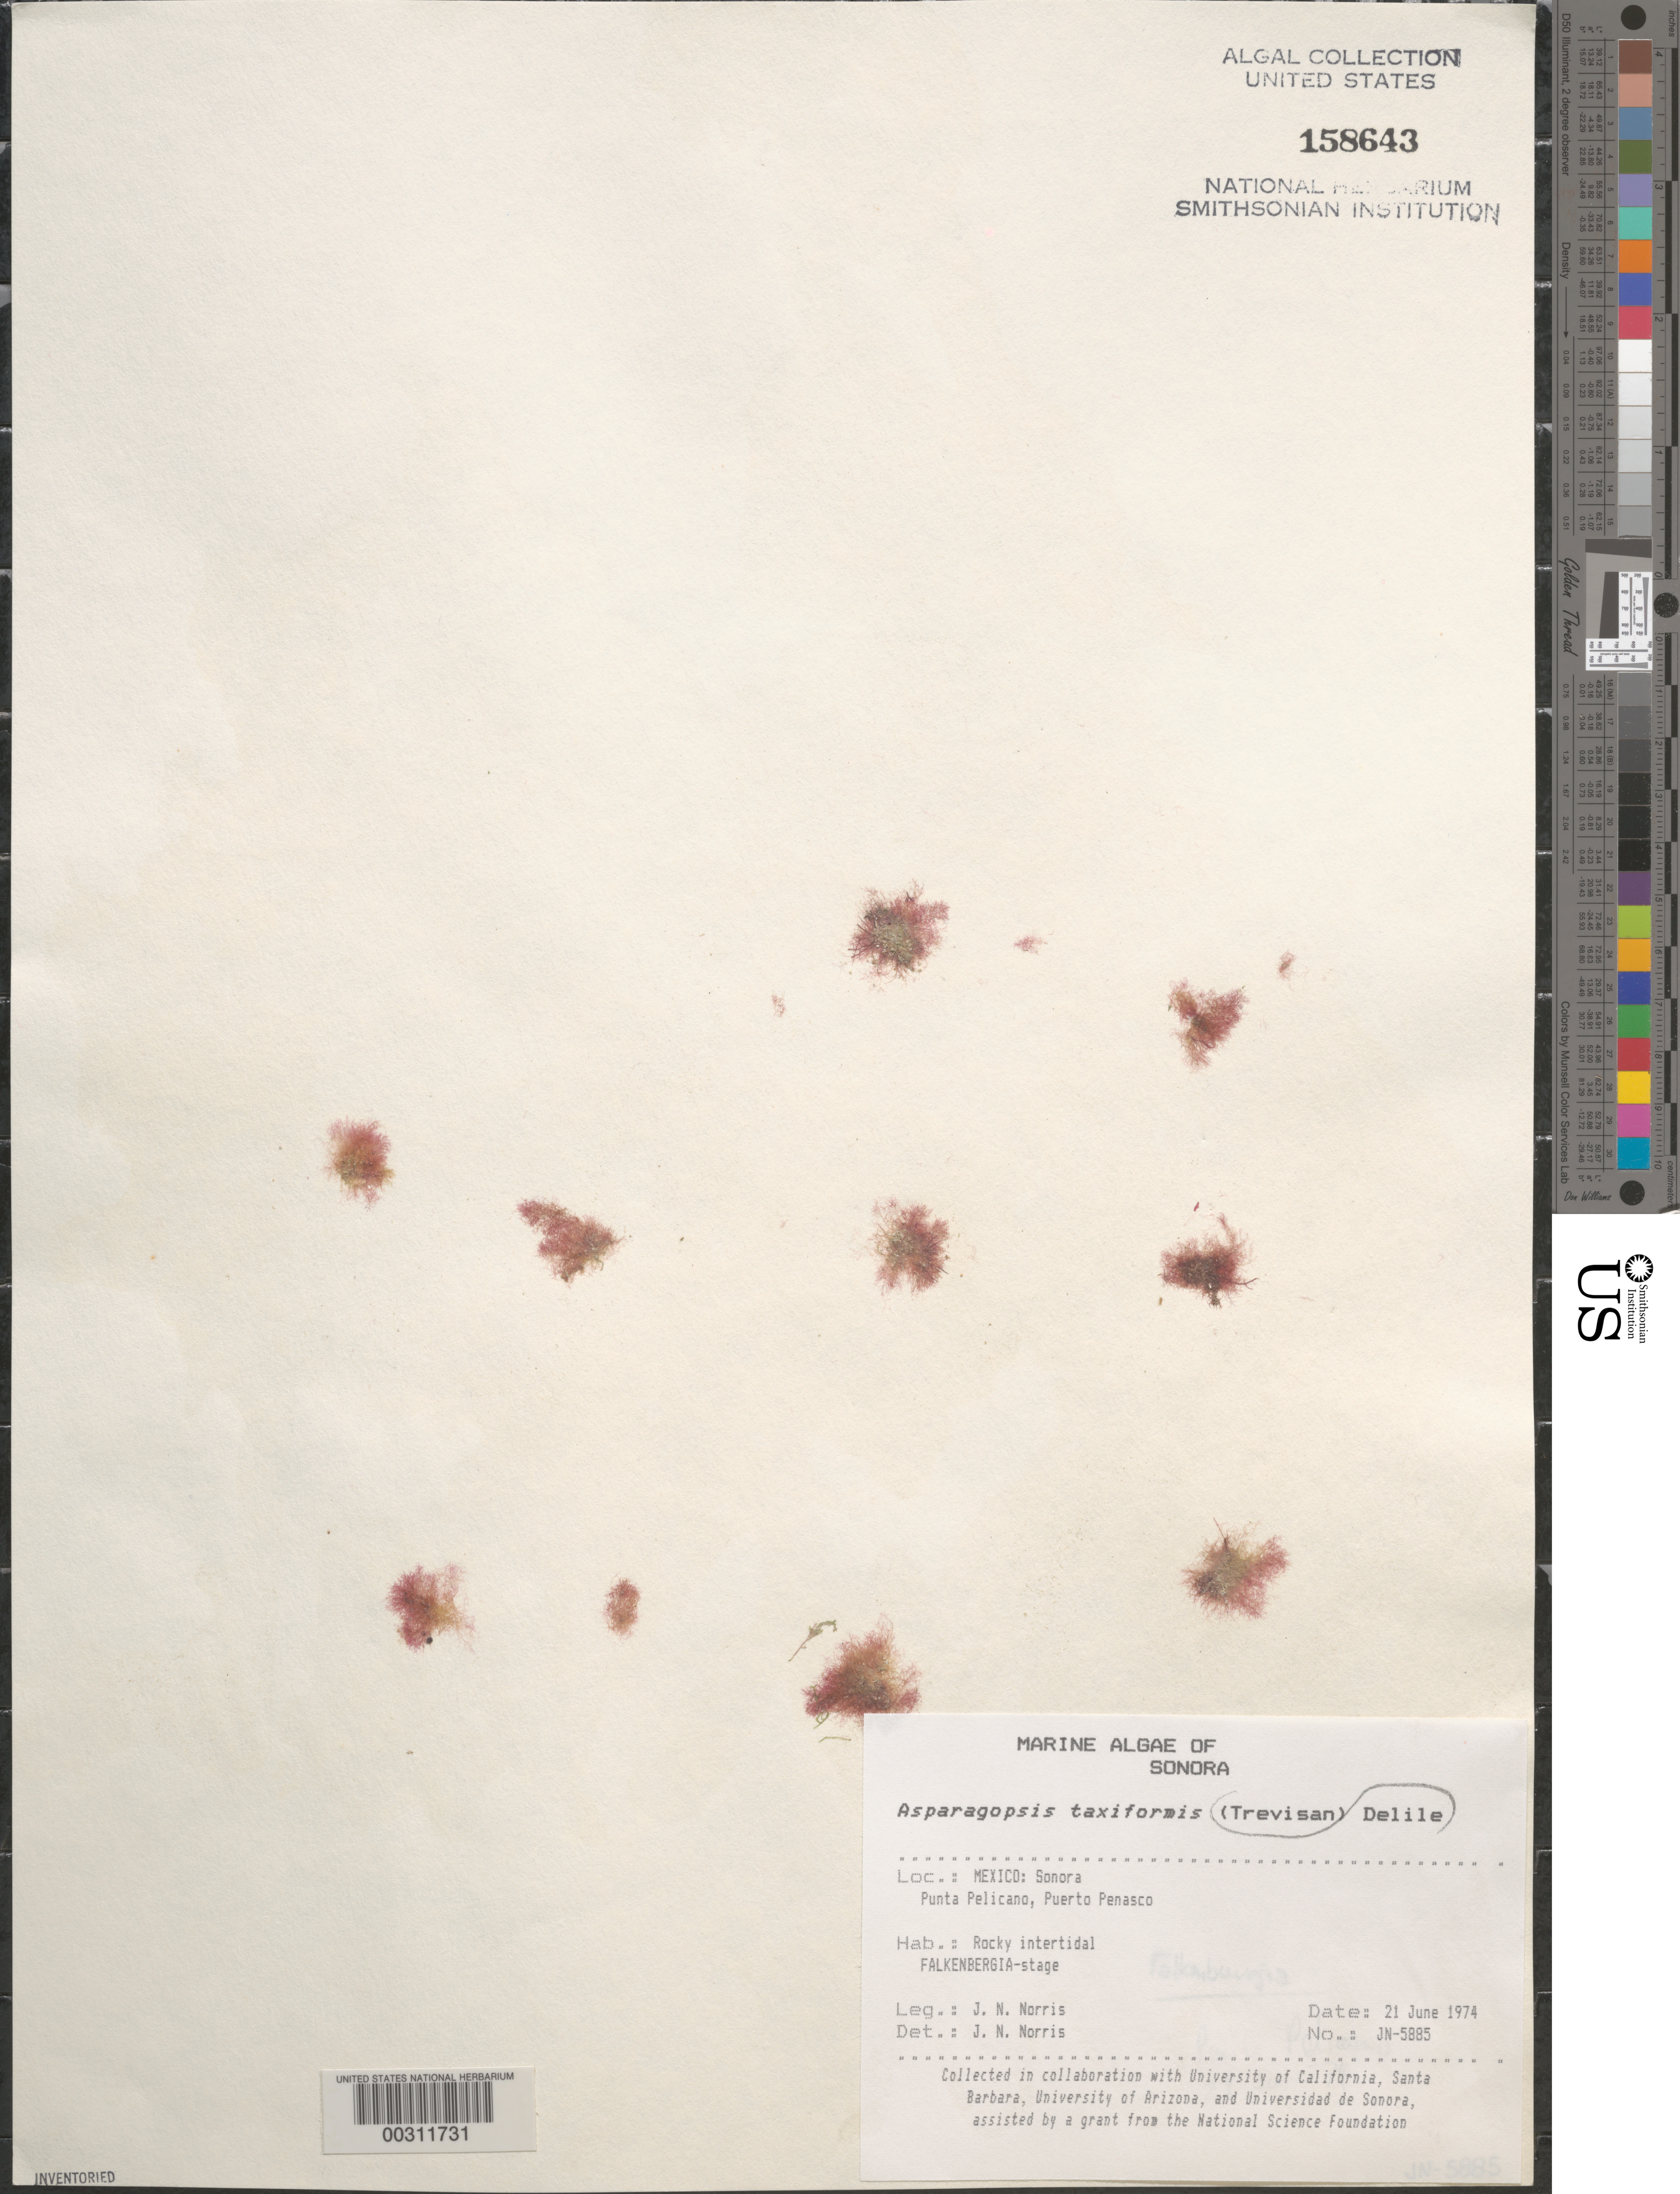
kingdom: Plantae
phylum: Rhodophyta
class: Florideophyceae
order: Bonnemaisoniales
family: Bonnemaisoniaceae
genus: Asparagopsis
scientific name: Asparagopsis taxiformis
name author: (Delile) Trevis.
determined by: Norris, James N.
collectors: J. N. Norris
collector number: JN-5885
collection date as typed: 21 Jun 1974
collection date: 1974-06-21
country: Mexico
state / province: Sonora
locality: Punta Pelicano, Puerto Penasco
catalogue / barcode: US 158643